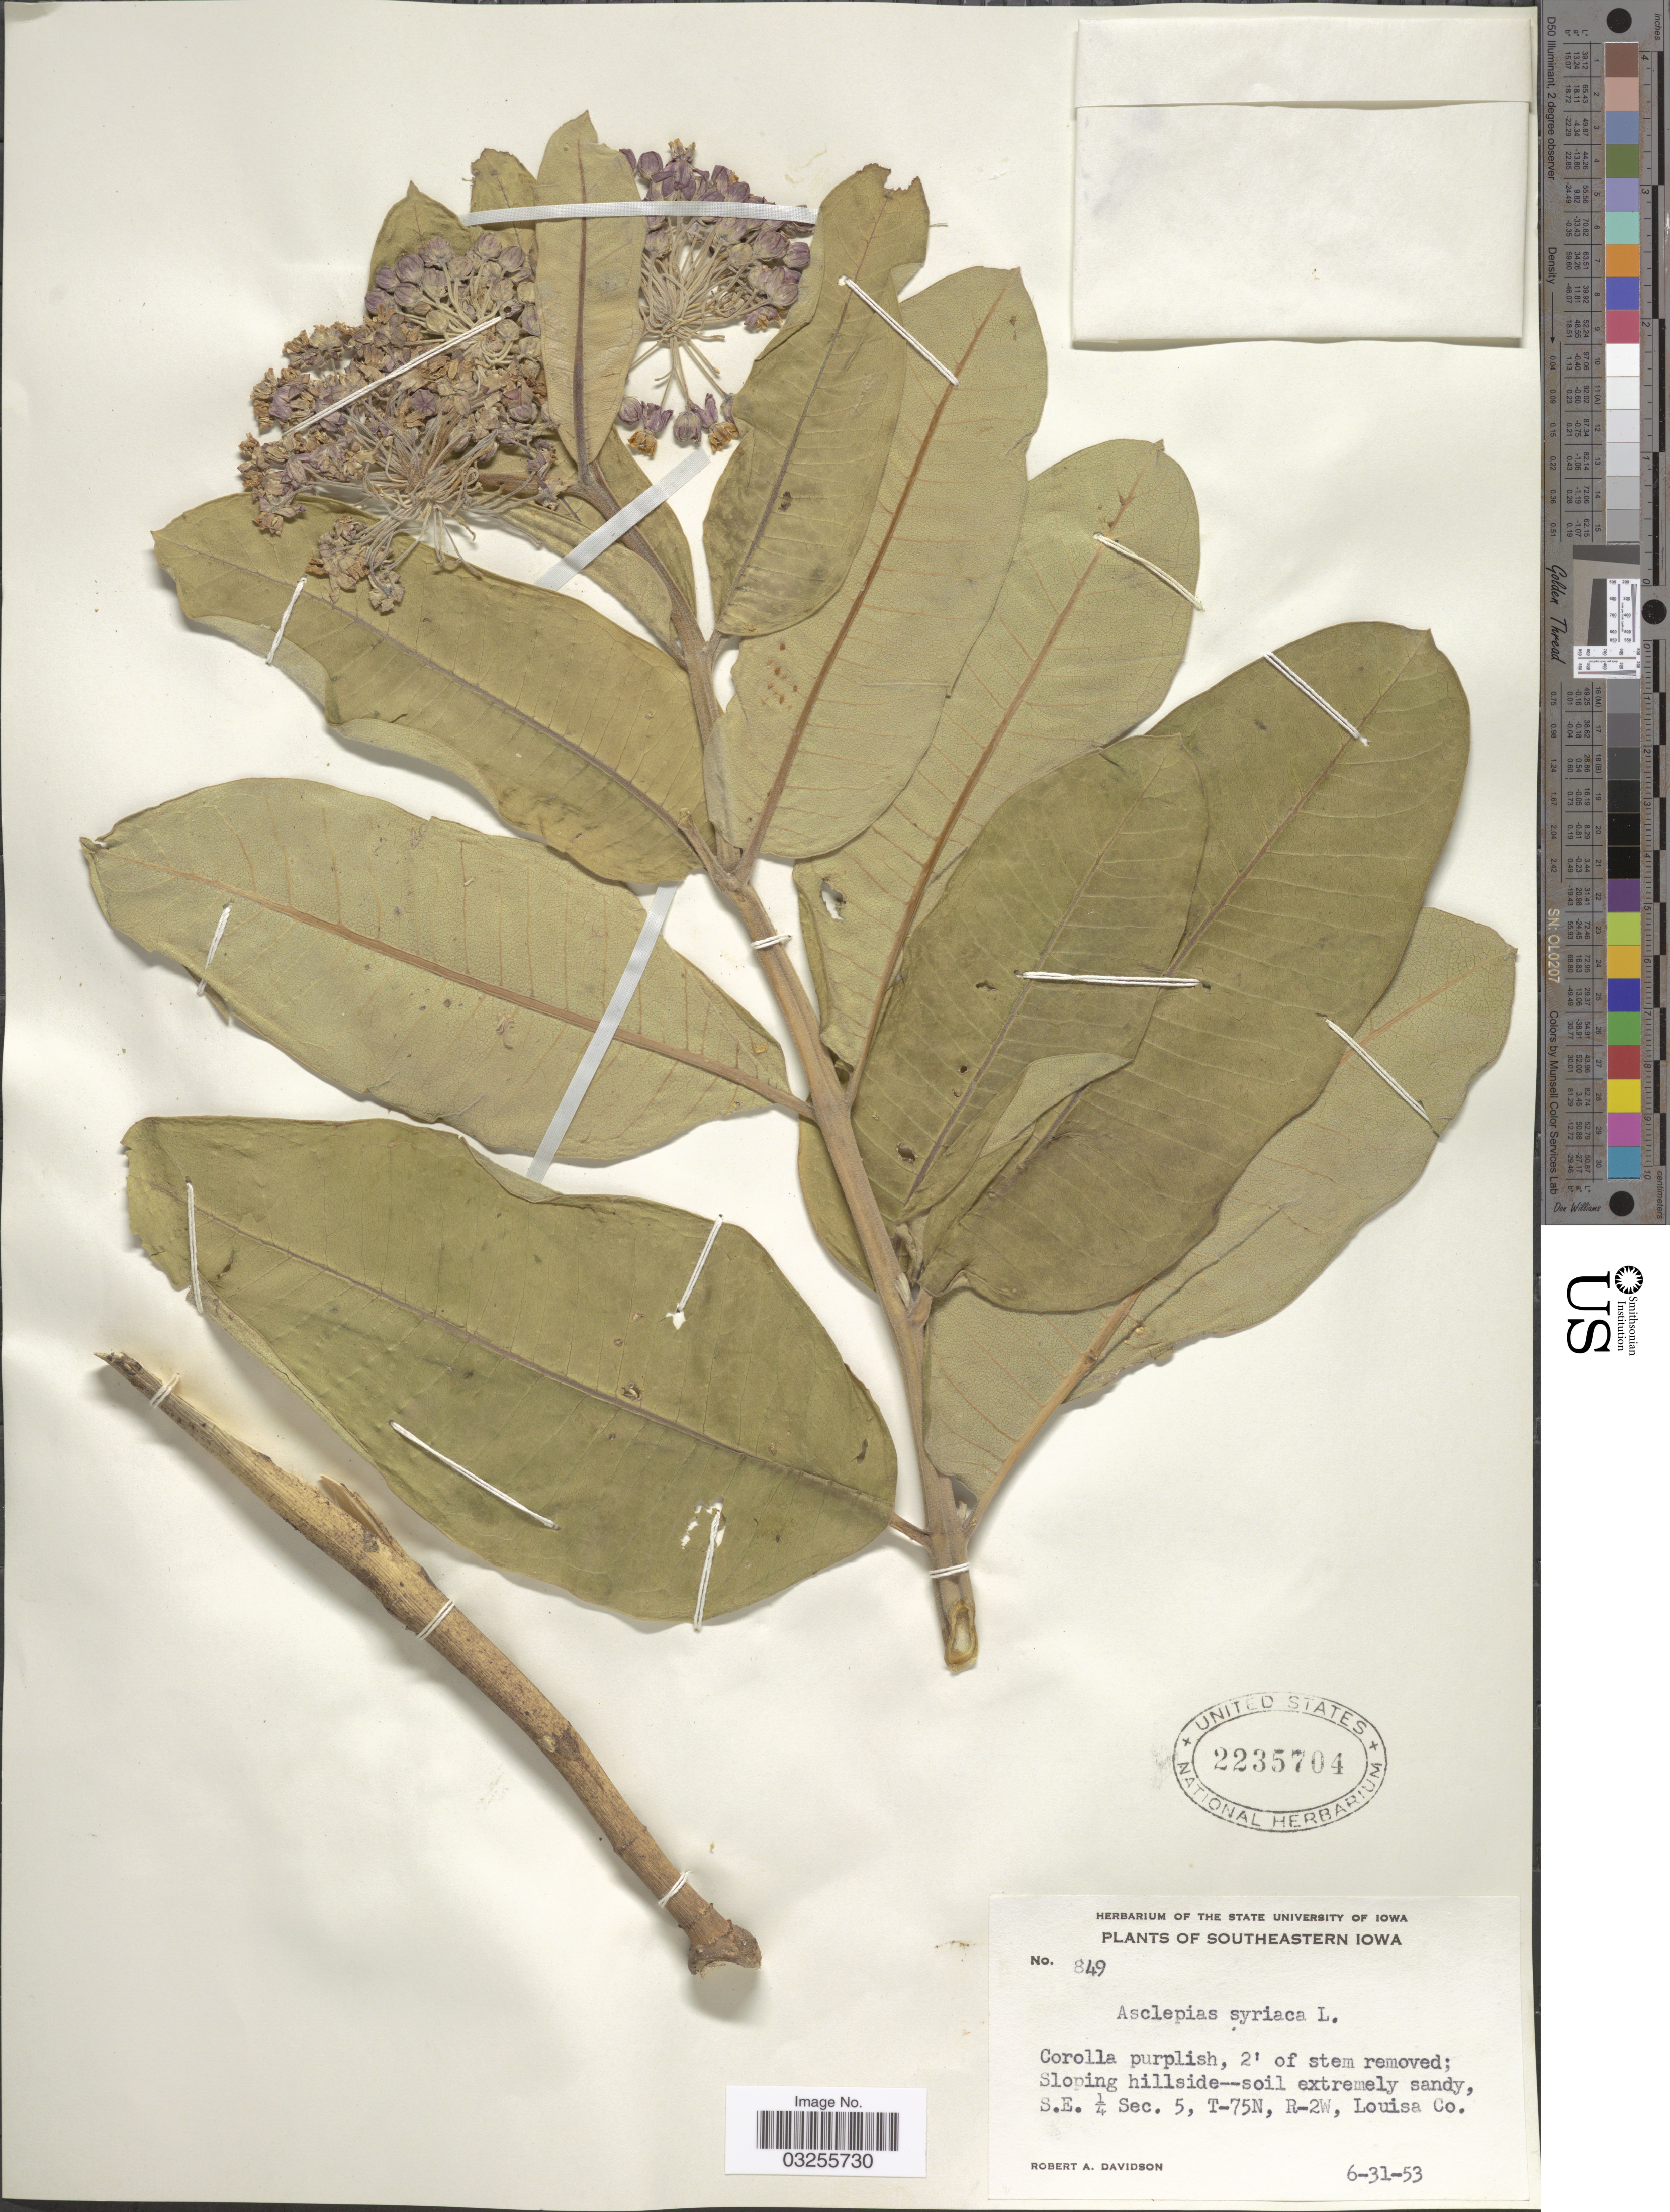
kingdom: Plantae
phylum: Tracheophyta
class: Magnoliopsida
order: Gentianales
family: Apocynaceae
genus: Asclepias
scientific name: Asclepias syriaca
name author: L.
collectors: R. A. Davidson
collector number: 849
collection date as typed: Transcribed d/m/y: 31/6/53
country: United States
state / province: Iowa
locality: Southeastern Iowa. S.E. 1/4 Sec. 5, T-75N, R-2W, Louisa Co.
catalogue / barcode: US 2235704